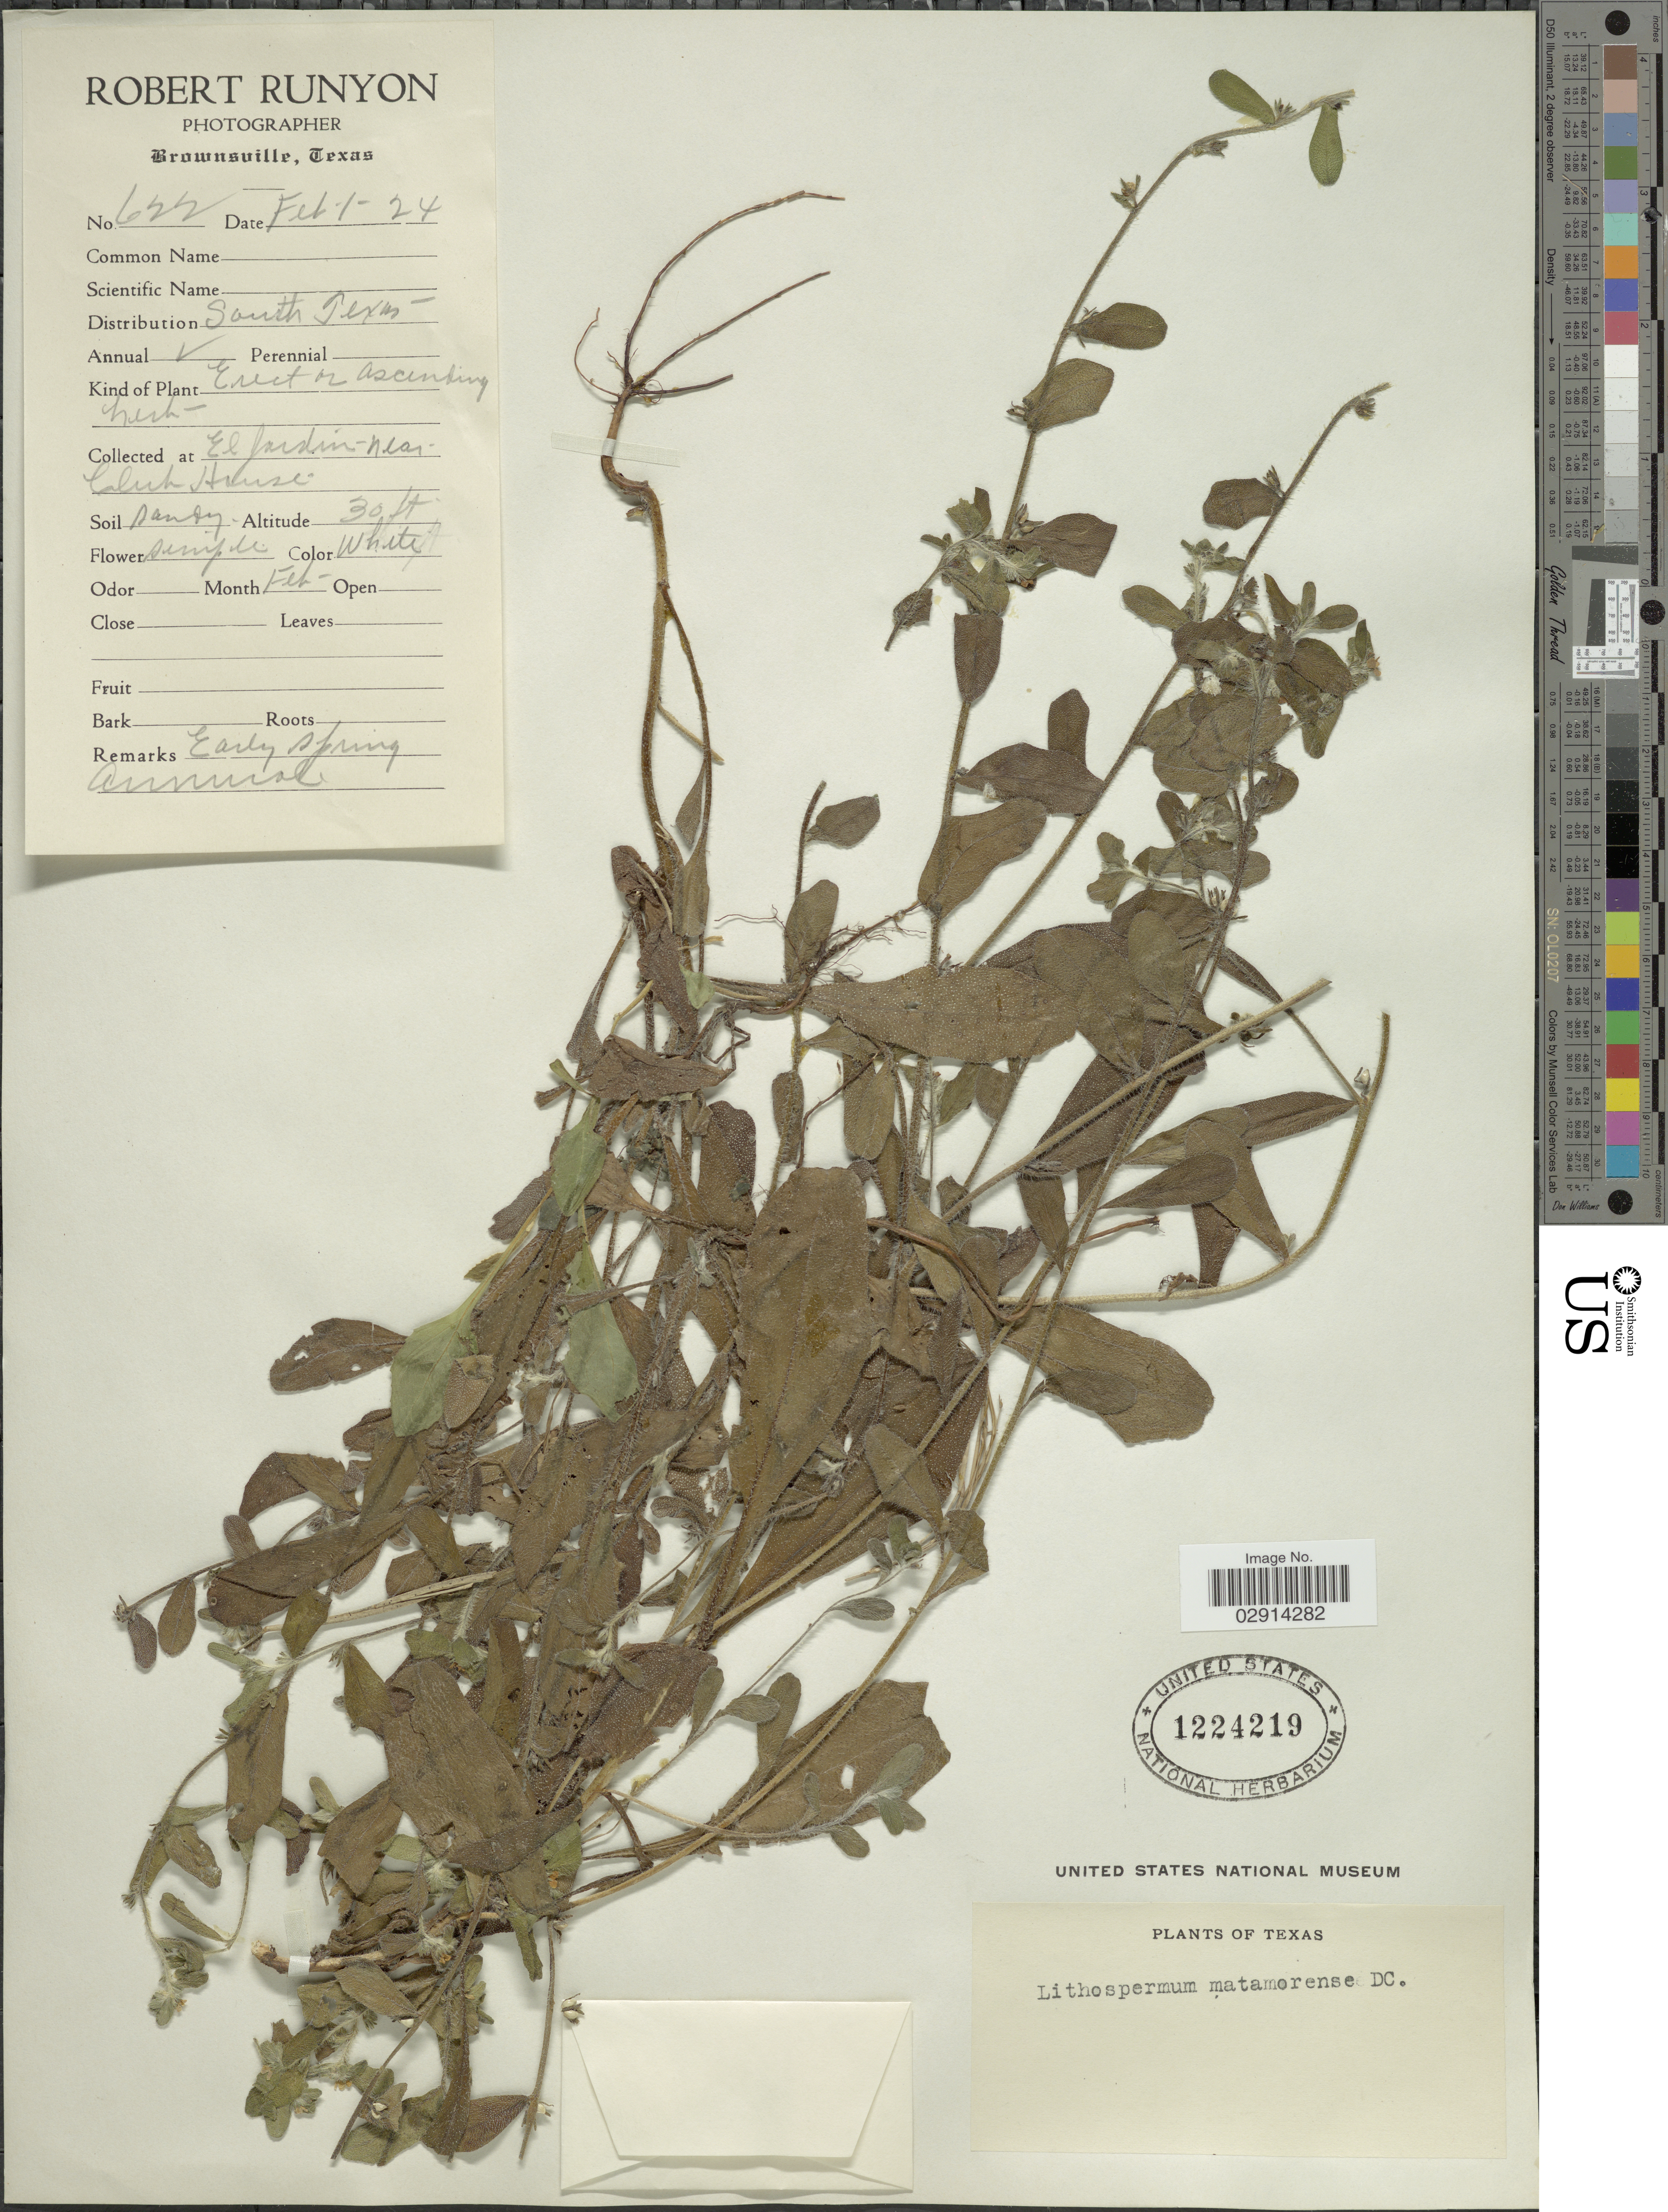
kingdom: Plantae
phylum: Tracheophyta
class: Magnoliopsida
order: Boraginales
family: Boraginaceae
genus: Lithospermum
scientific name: Lithospermum matamorense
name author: A. DC. in DC.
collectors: R. Runyon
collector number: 622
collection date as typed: Transcribed d/m/y: 1/2/24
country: United States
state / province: Texas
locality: El Jardin - near Club House.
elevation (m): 9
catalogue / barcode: US 1224219